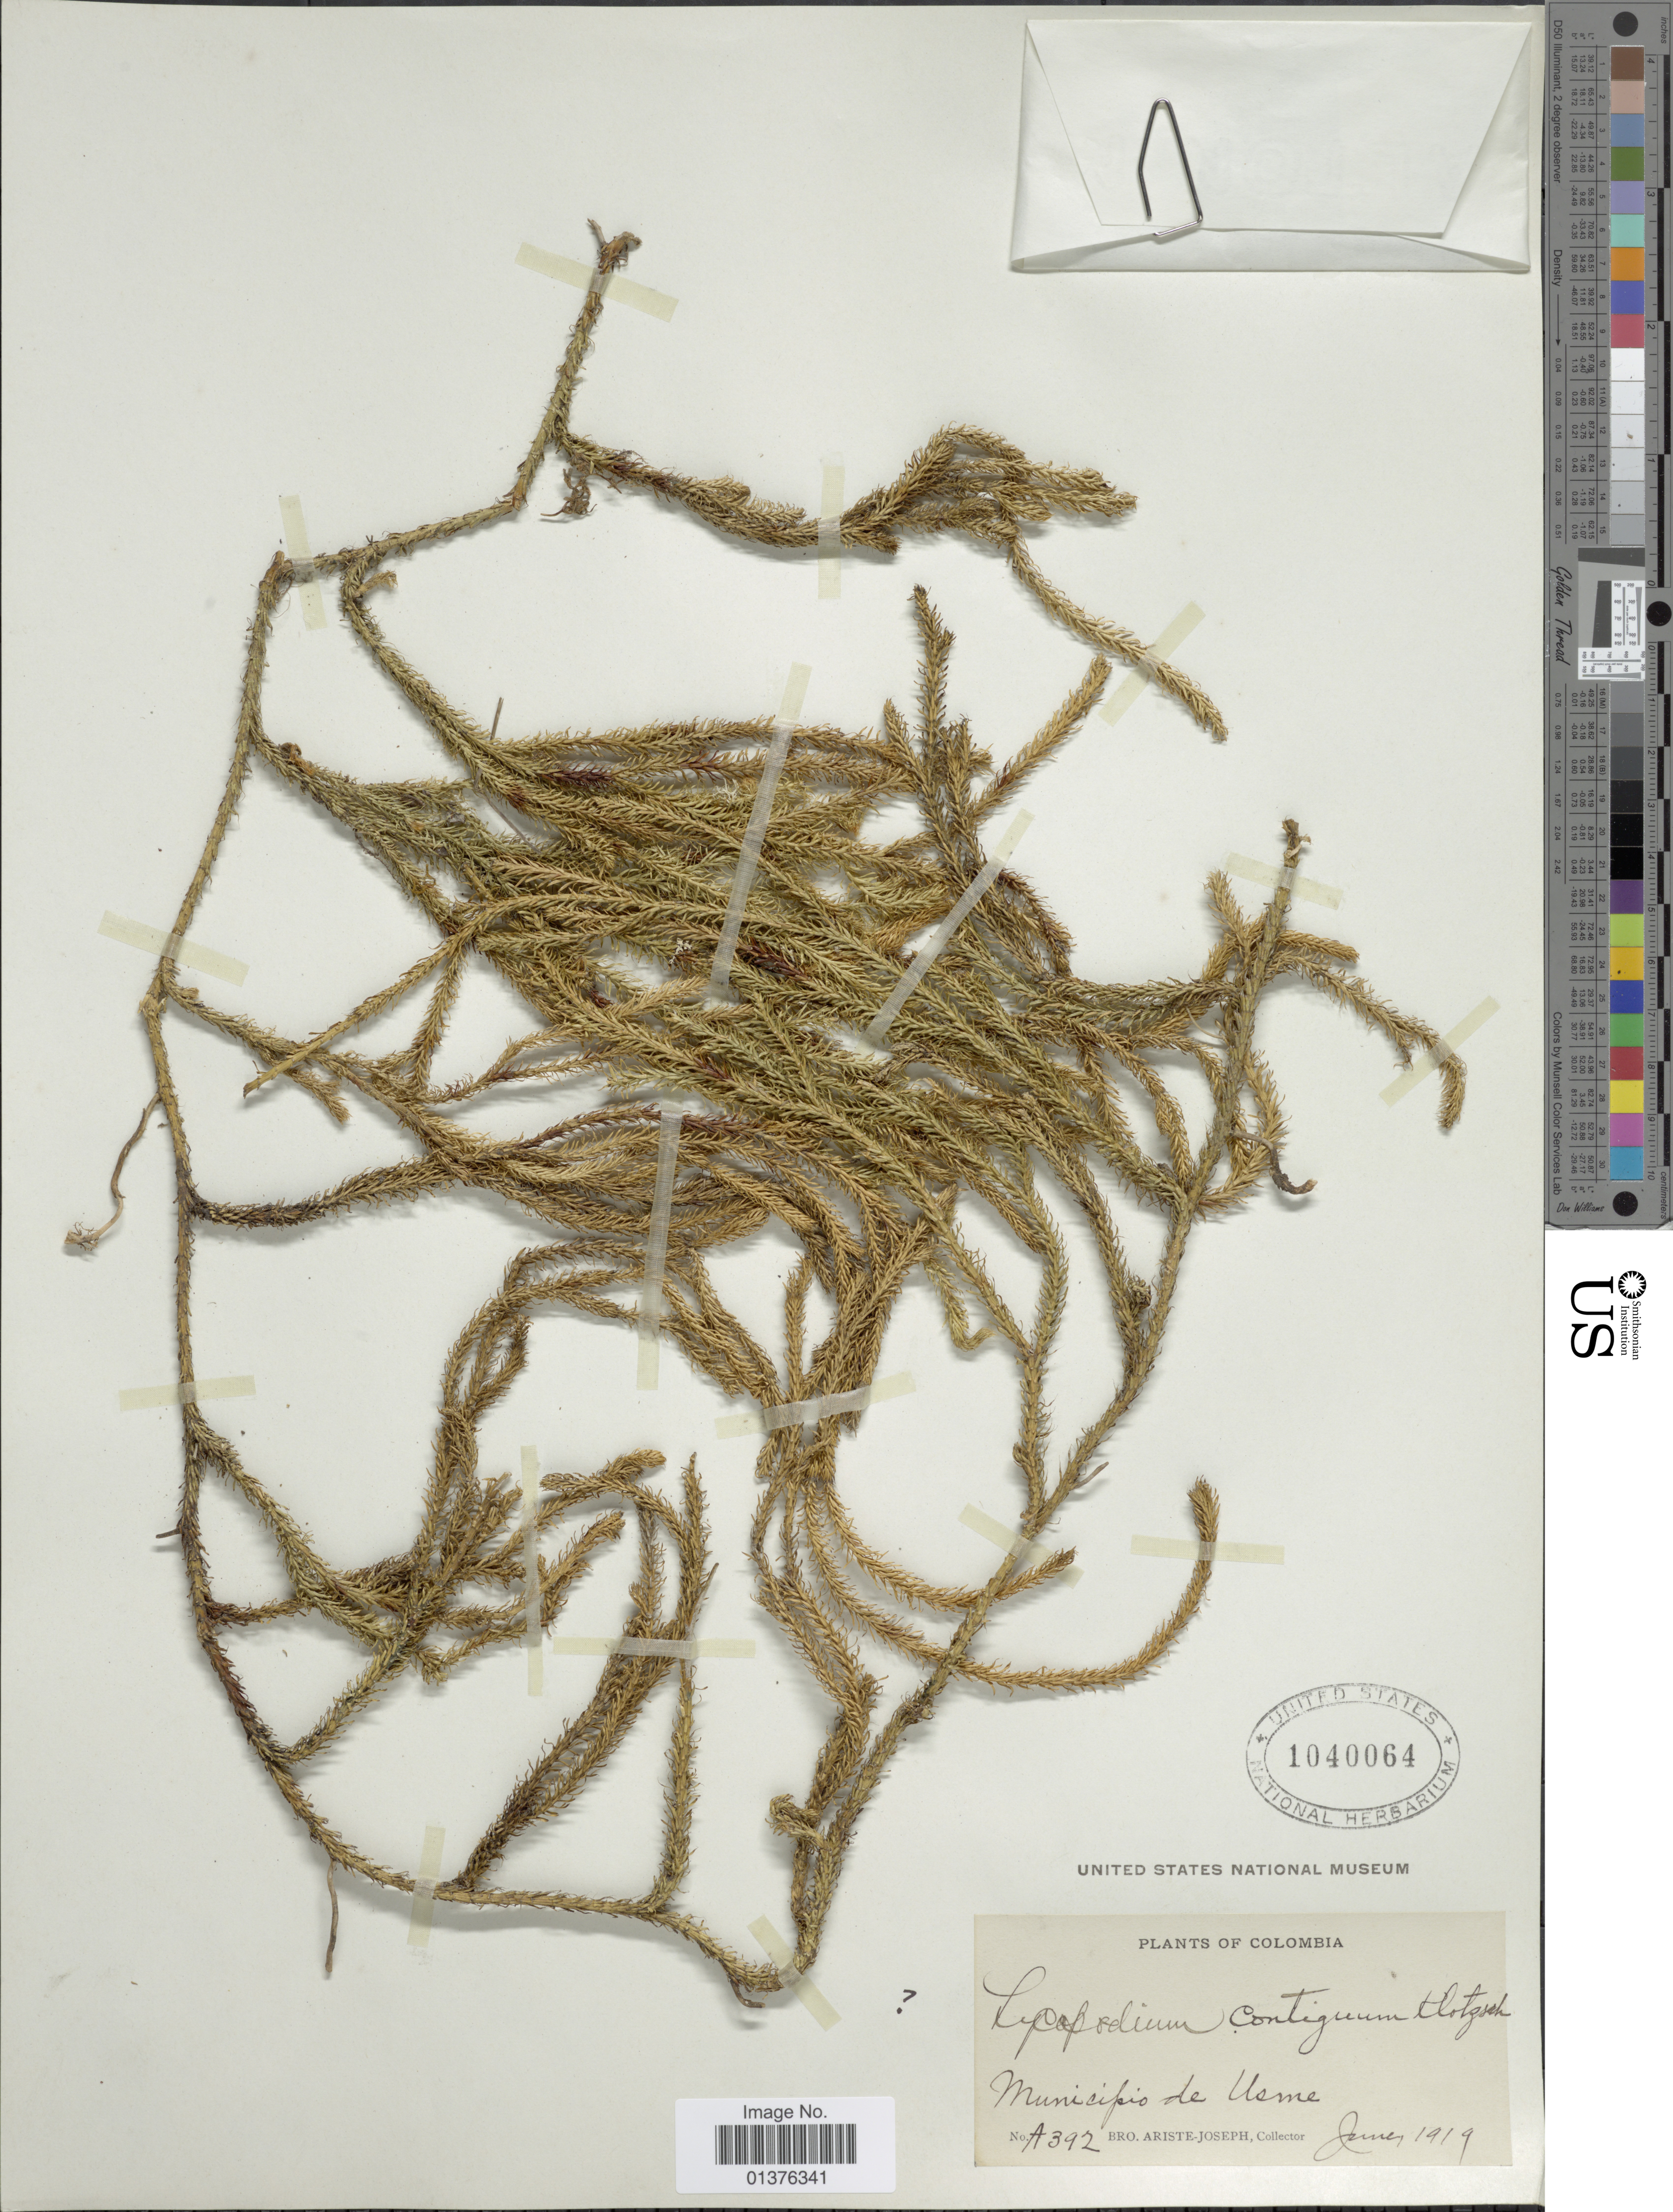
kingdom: Plantae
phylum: Tracheophyta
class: Lycopodiopsida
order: Lycopodiales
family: Lycopodiaceae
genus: Lycopodium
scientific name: Lycopodium clavatum subsp. contiguum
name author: (Klotzsch) B. Øllg.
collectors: Bro. Ariste-Joseph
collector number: A392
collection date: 1919-06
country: Colombia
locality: Municipio Usme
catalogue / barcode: US 1040064